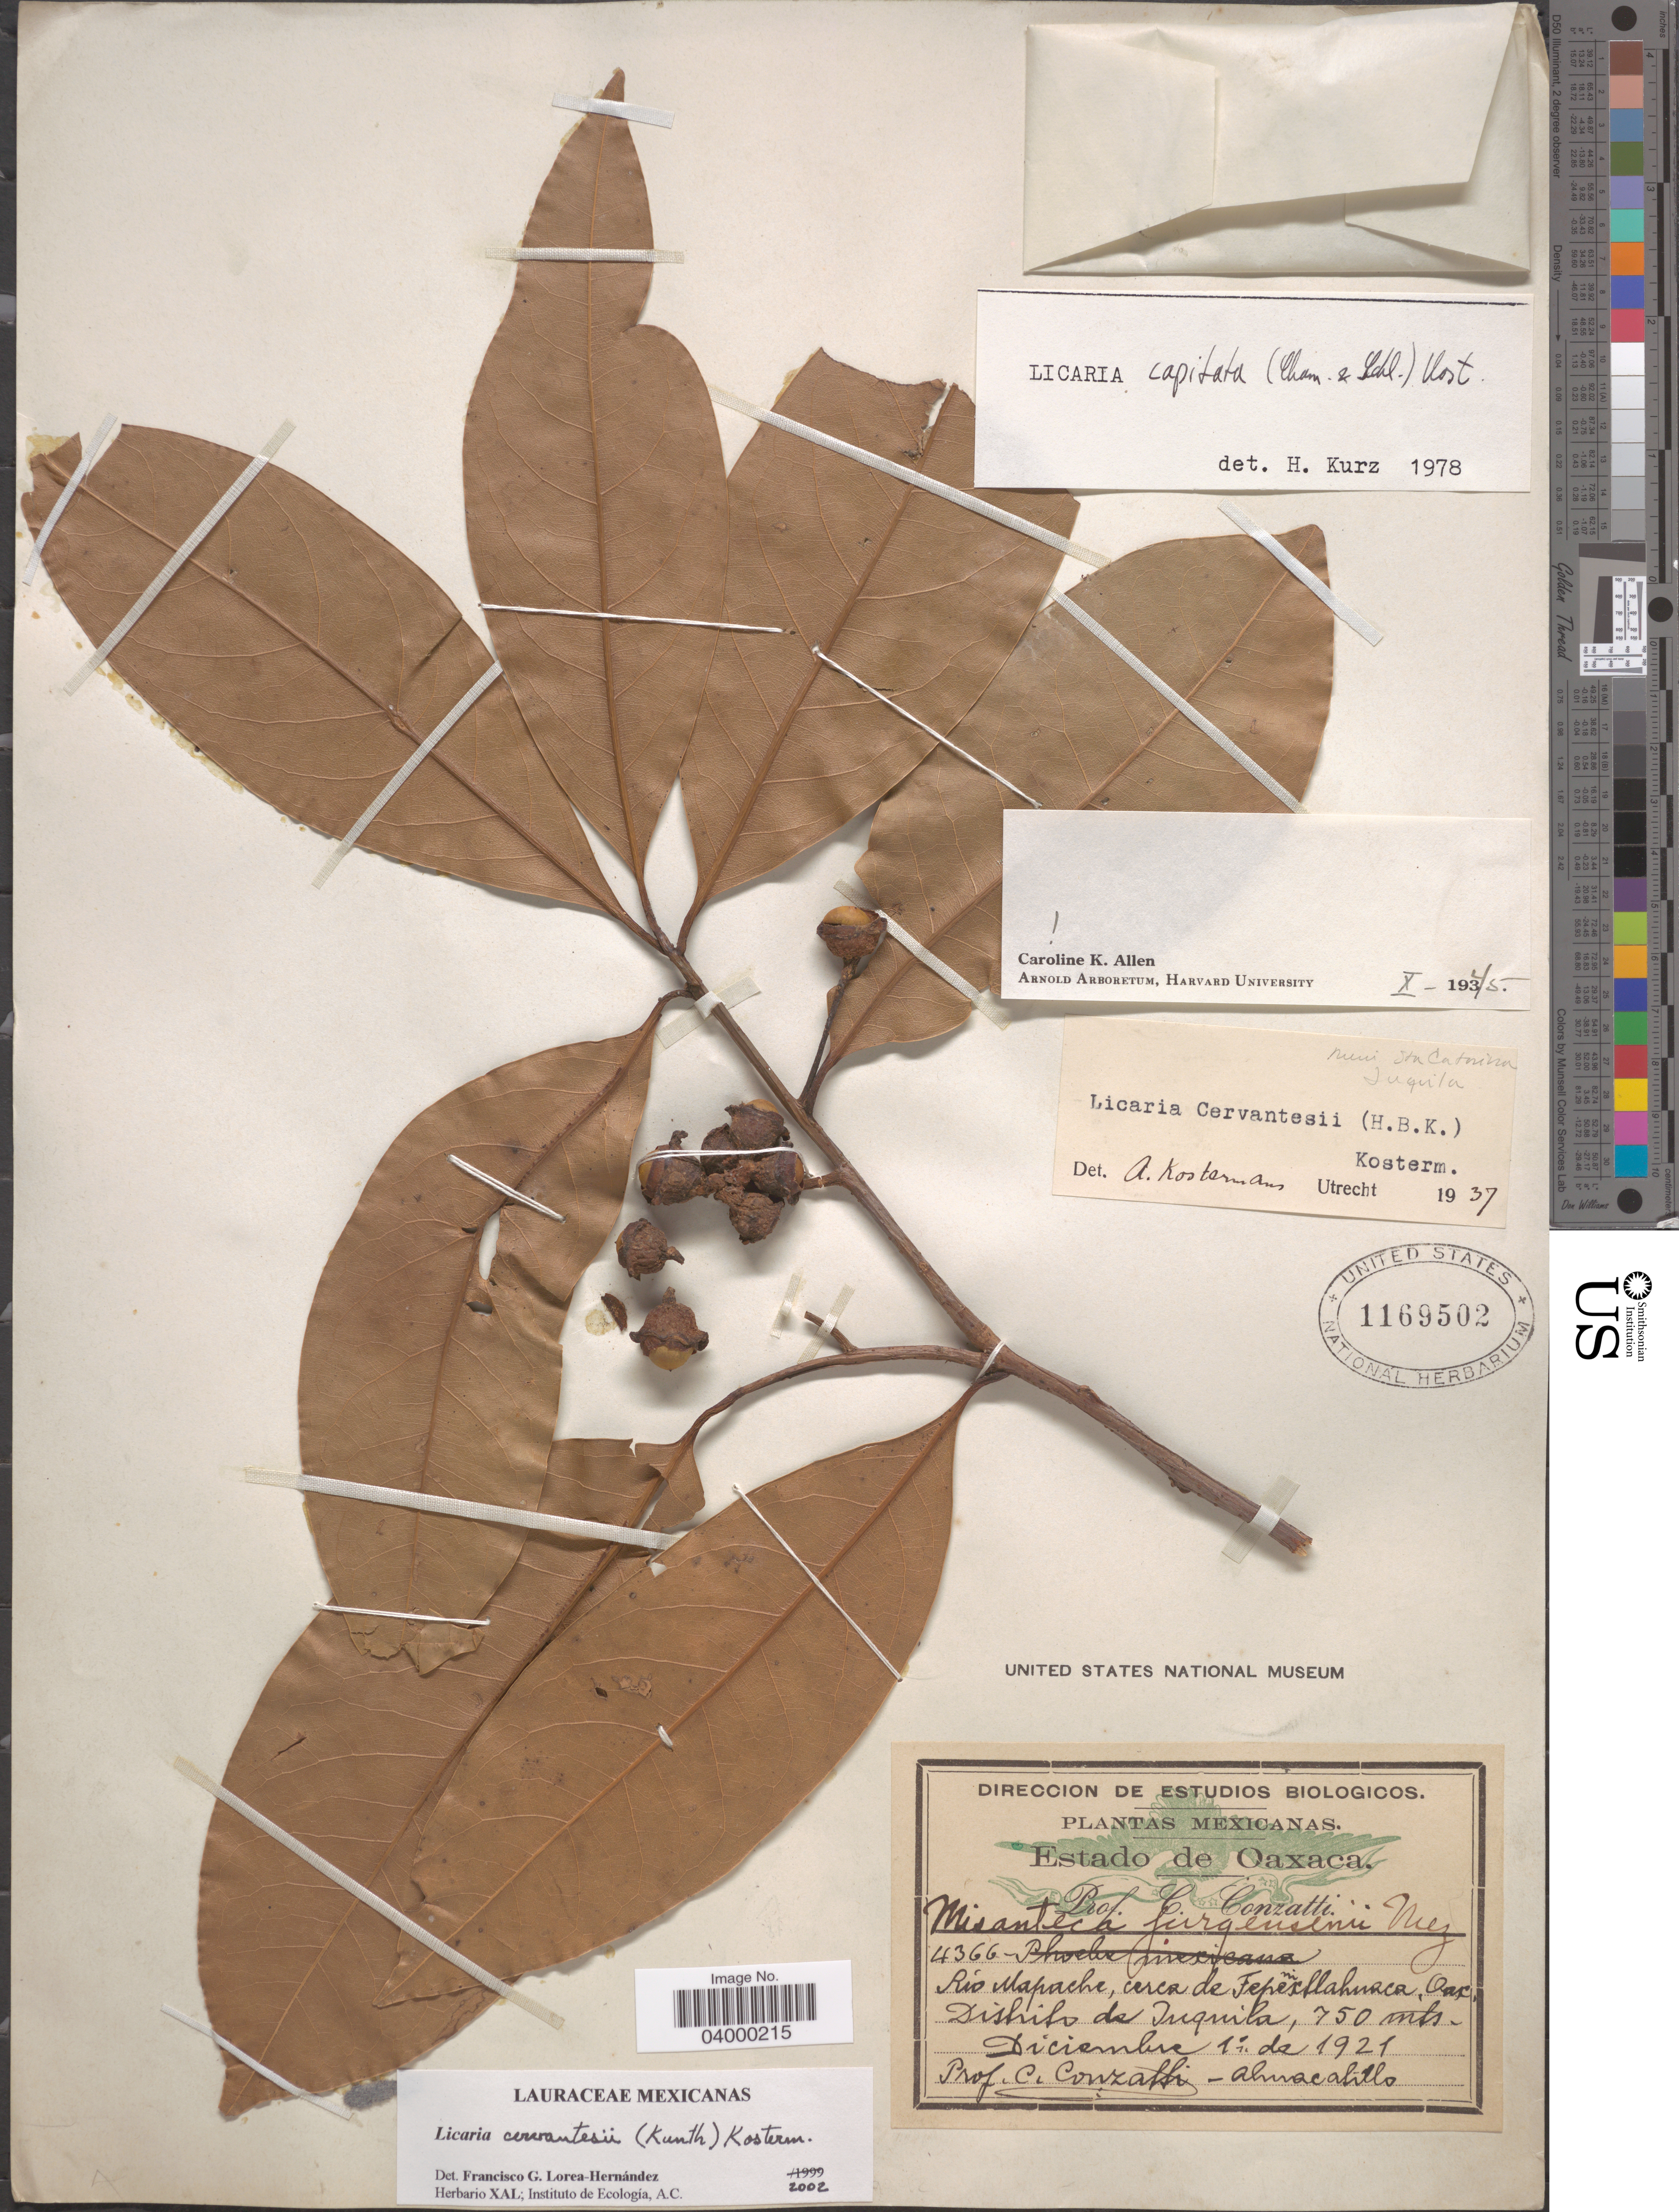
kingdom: Plantae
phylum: Tracheophyta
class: Magnoliopsida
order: Laurales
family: Lauraceae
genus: Licaria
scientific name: Licaria cervantesii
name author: (Kunth) Kosterm.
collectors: C. Conzatti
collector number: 4366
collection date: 1921-12-01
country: Mexico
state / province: Oaxaca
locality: Río Mapache, cerca de Tepenixtlahuaca, Distrito de Juquila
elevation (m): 750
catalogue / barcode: US 1169502